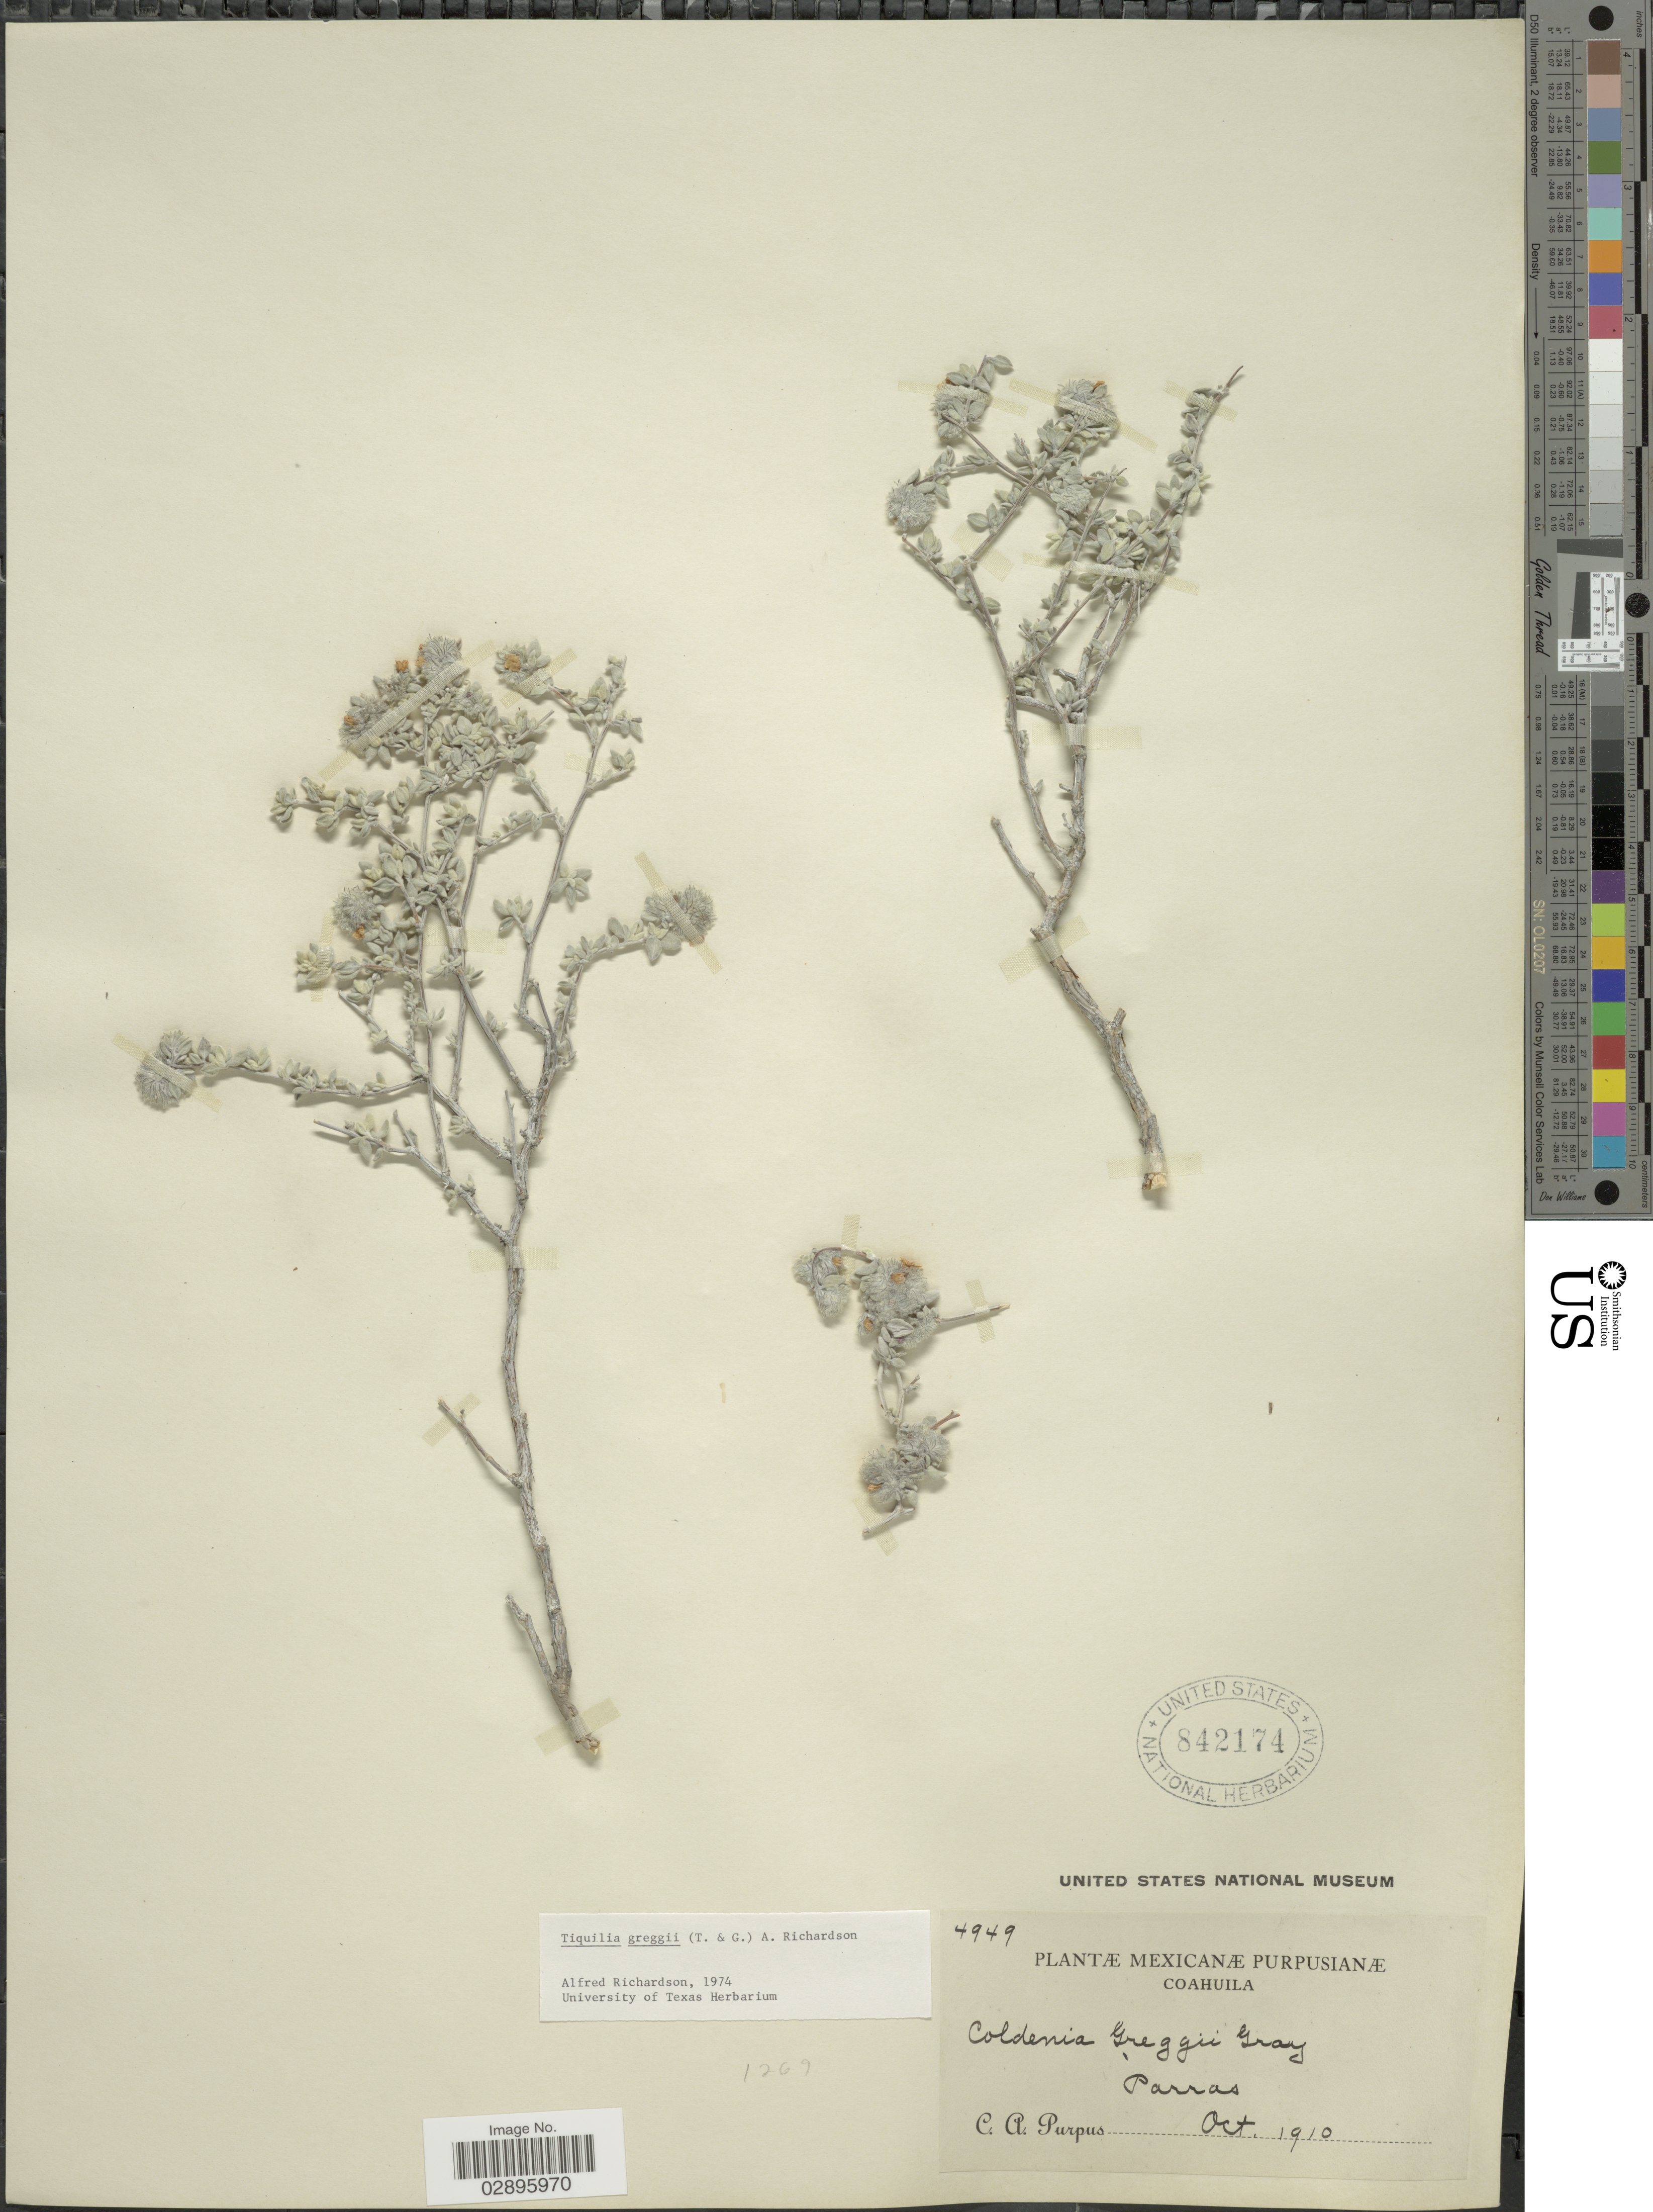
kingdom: Plantae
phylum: Tracheophyta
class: Magnoliopsida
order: Boraginales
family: Ehretiaceae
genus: Tiquilia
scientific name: Tiquilia greggii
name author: (Torr.) A.T. Richardson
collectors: C. A. Purpus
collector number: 4949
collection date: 1910-10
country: Mexico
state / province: Coahuila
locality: Parras.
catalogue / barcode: US 842174